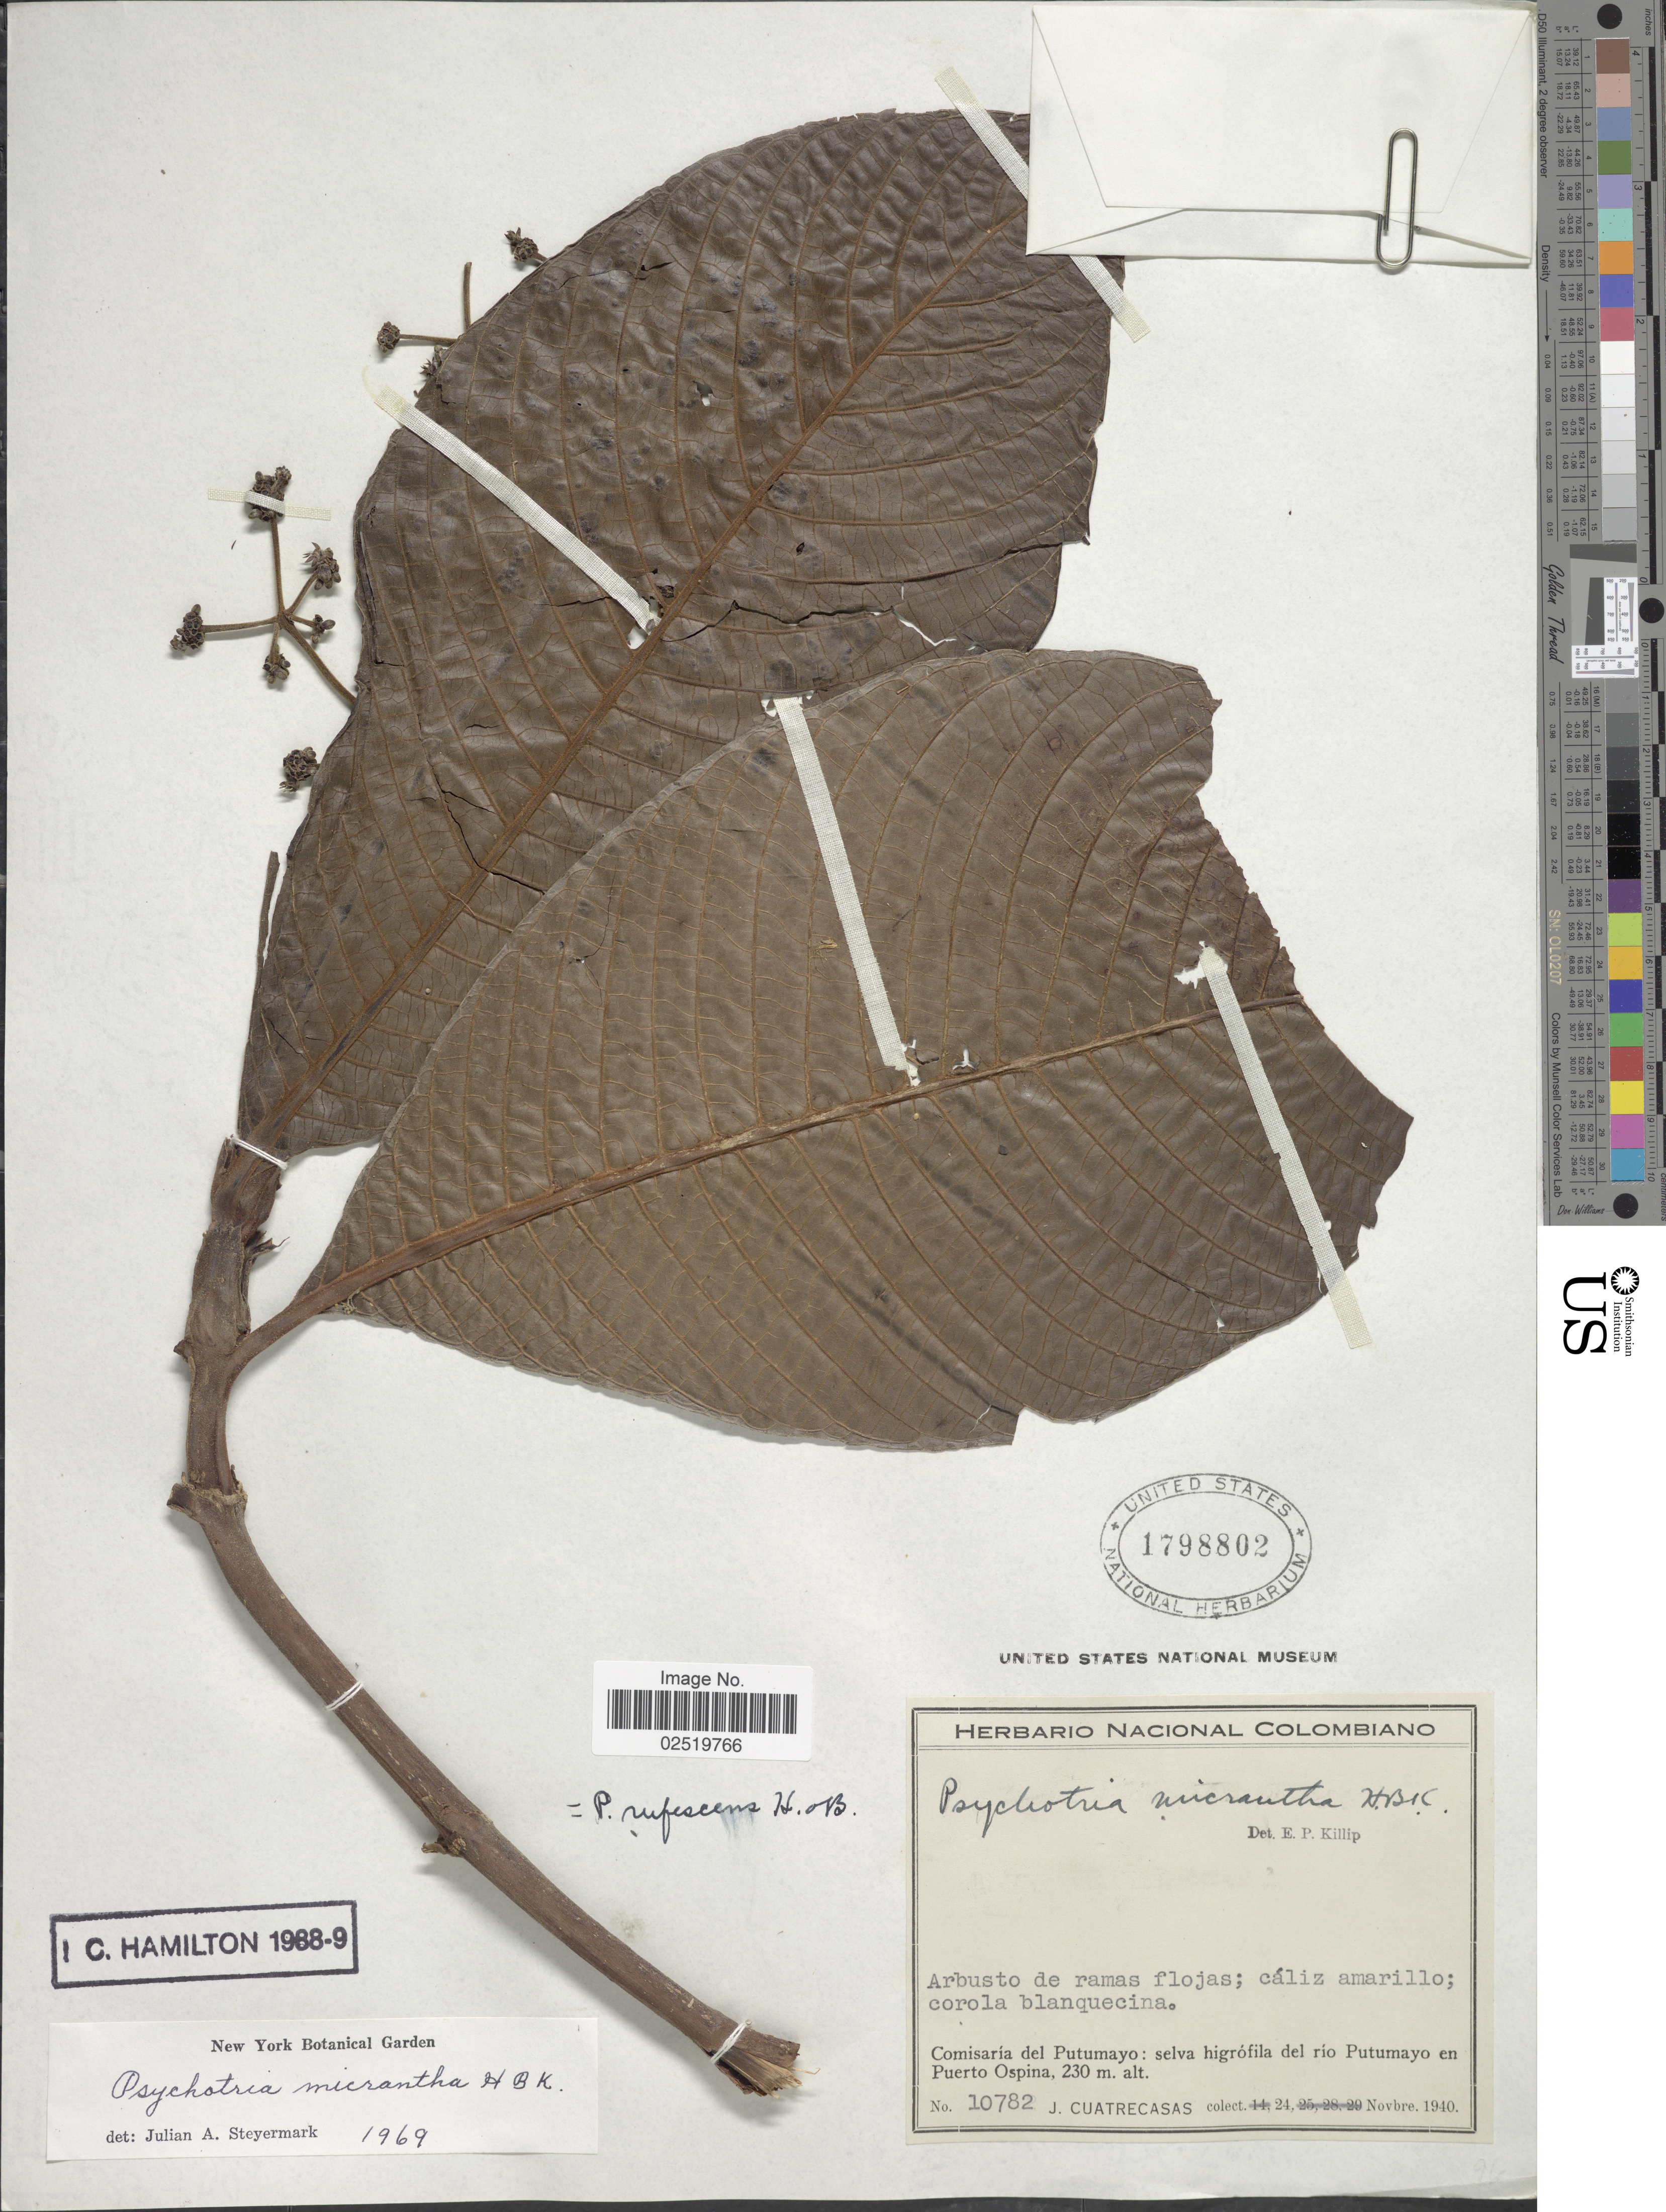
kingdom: Plantae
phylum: Tracheophyta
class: Magnoliopsida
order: Gentianales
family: Rubiaceae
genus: Psychotria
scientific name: Psychotria micrantha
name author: Kunth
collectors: J. Cuatrecasas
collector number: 10782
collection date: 1940-11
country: Colombia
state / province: Putumayo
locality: Comisaria del Putumayo: selva higrofila del rio Putumayo en Puerto Ospina.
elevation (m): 230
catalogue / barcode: US 1798802